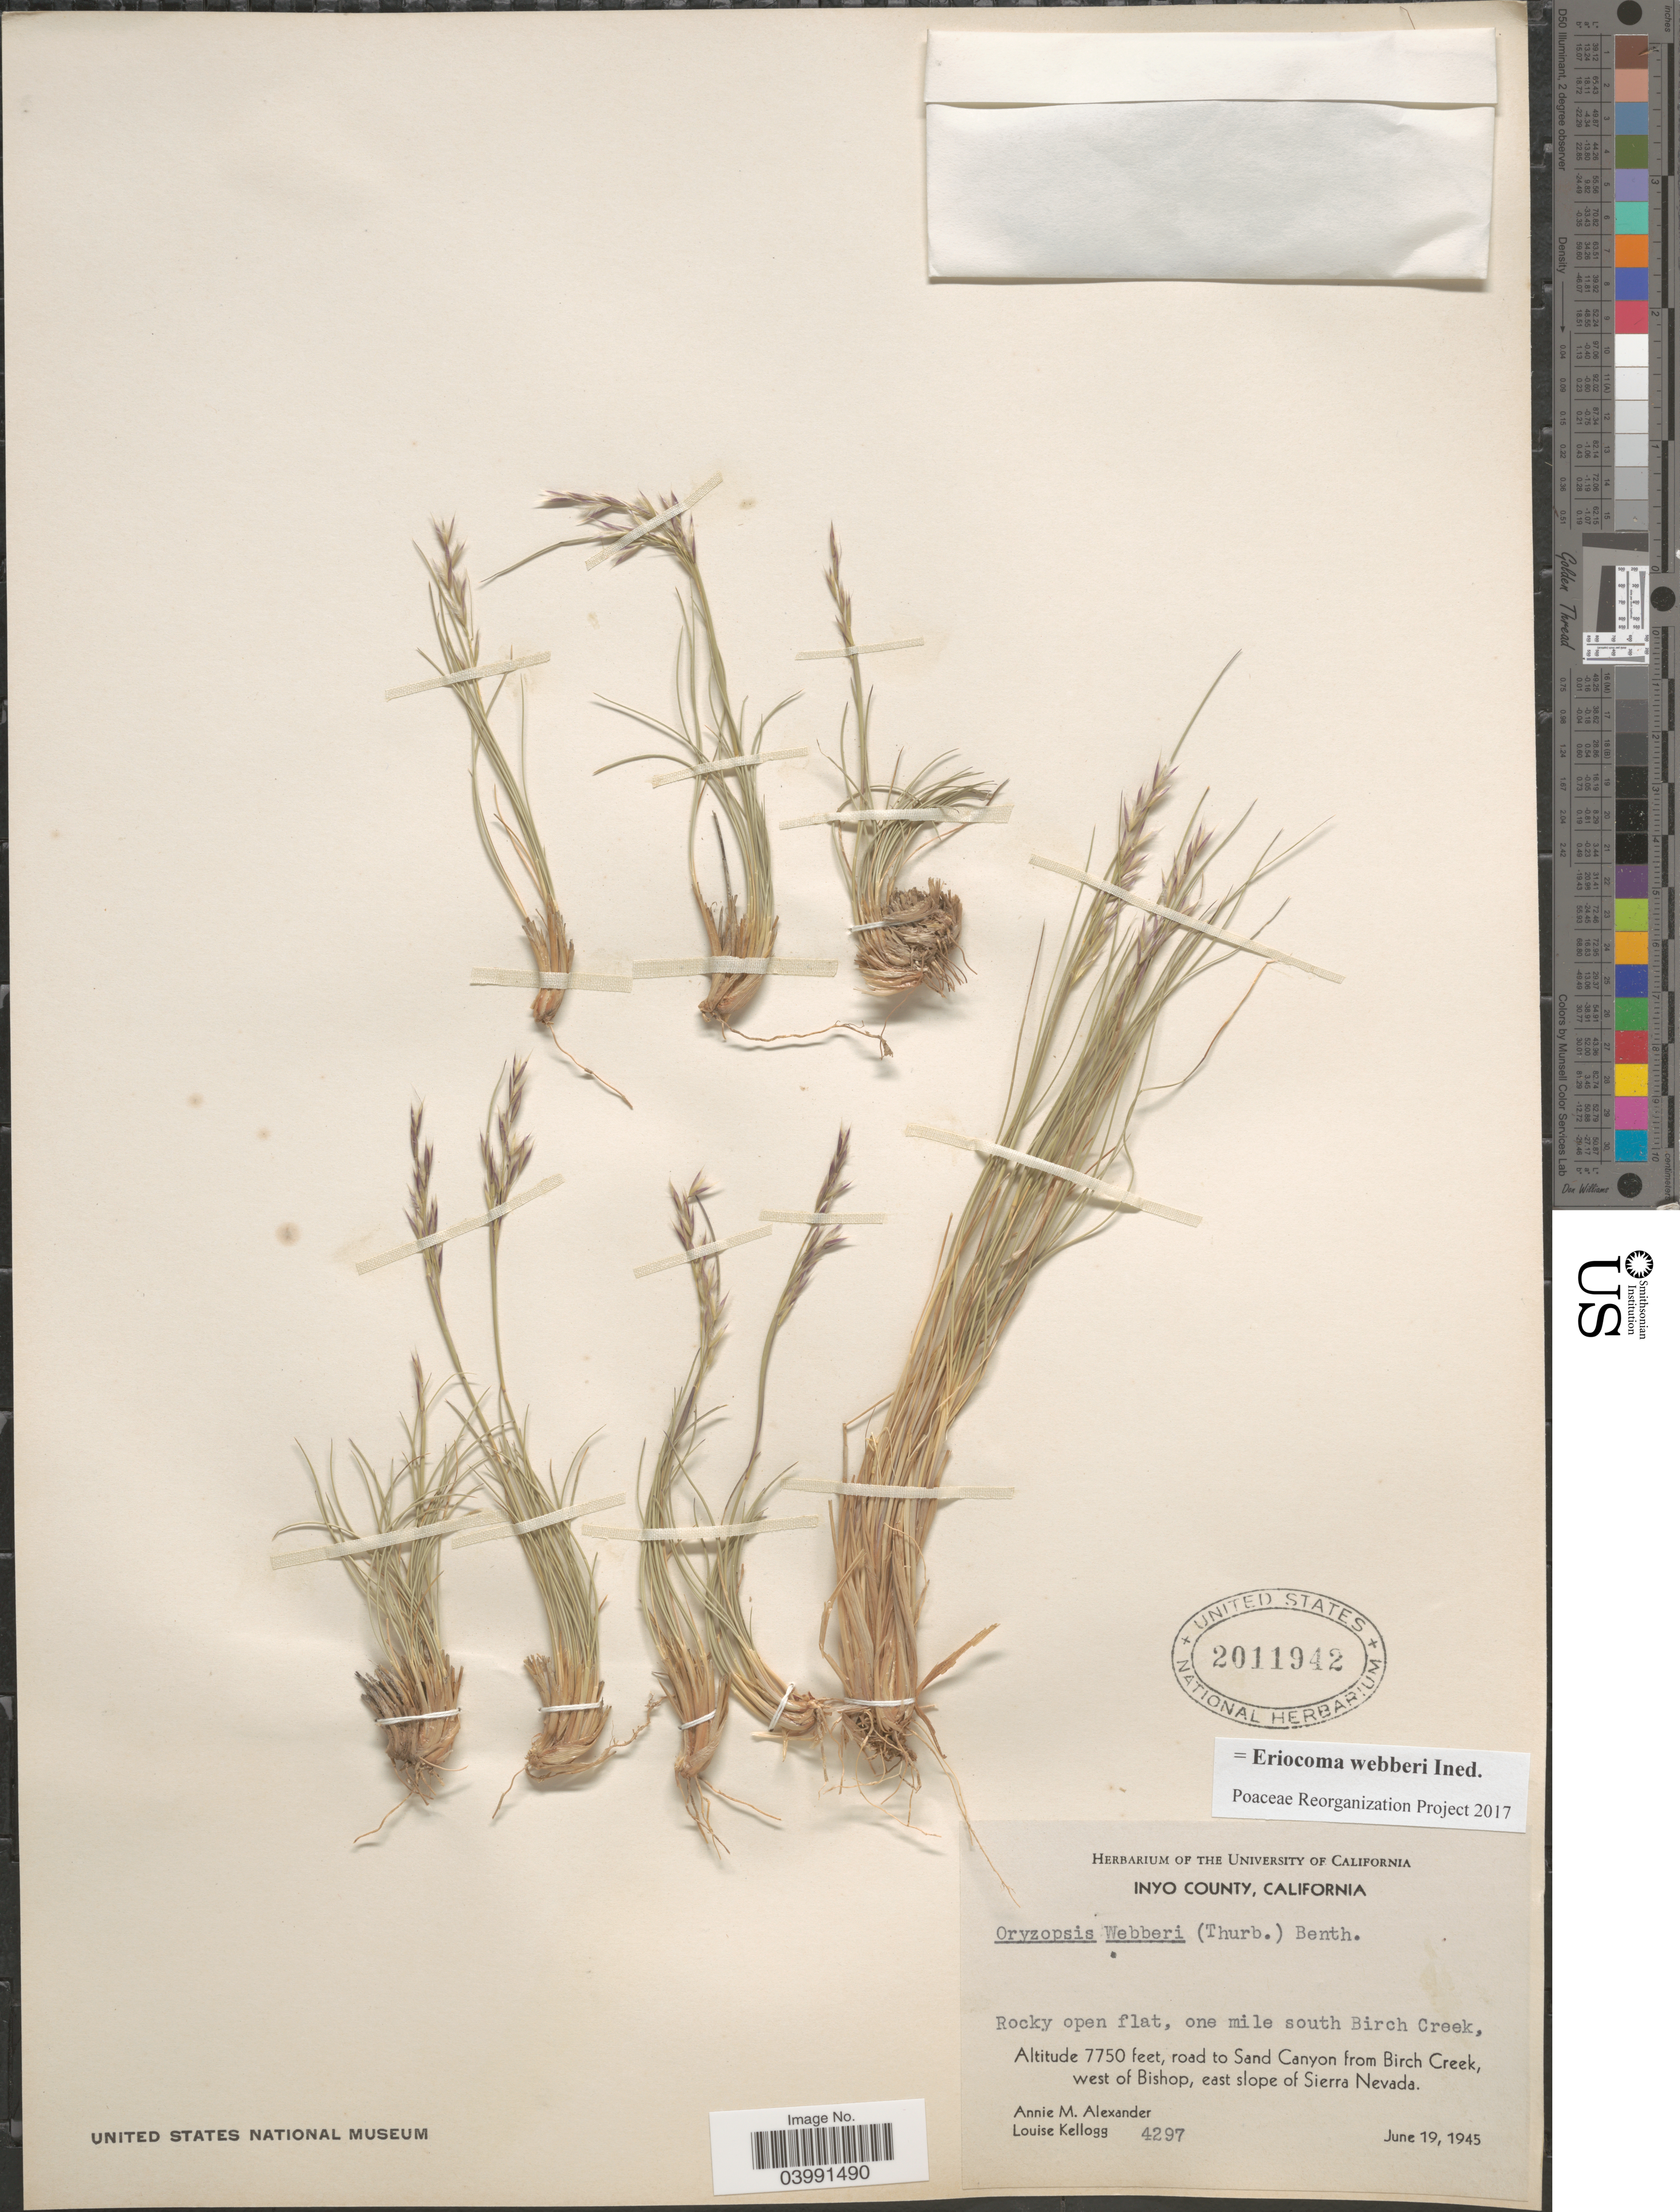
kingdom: Plantae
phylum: Tracheophyta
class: Liliopsida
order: Poales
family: Poaceae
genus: Eriocoma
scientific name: Eriocoma webberi ined.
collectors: A. M. Alexander & L. Kellogg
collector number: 4297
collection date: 1945-06-19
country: United States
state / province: California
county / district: Inyo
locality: Inyo County. One mile south Birch Creek, road to Sand Canyon from Birch Creek, west of Bishop, east slope of Sierra Nevada.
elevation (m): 2362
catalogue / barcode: US 2011942